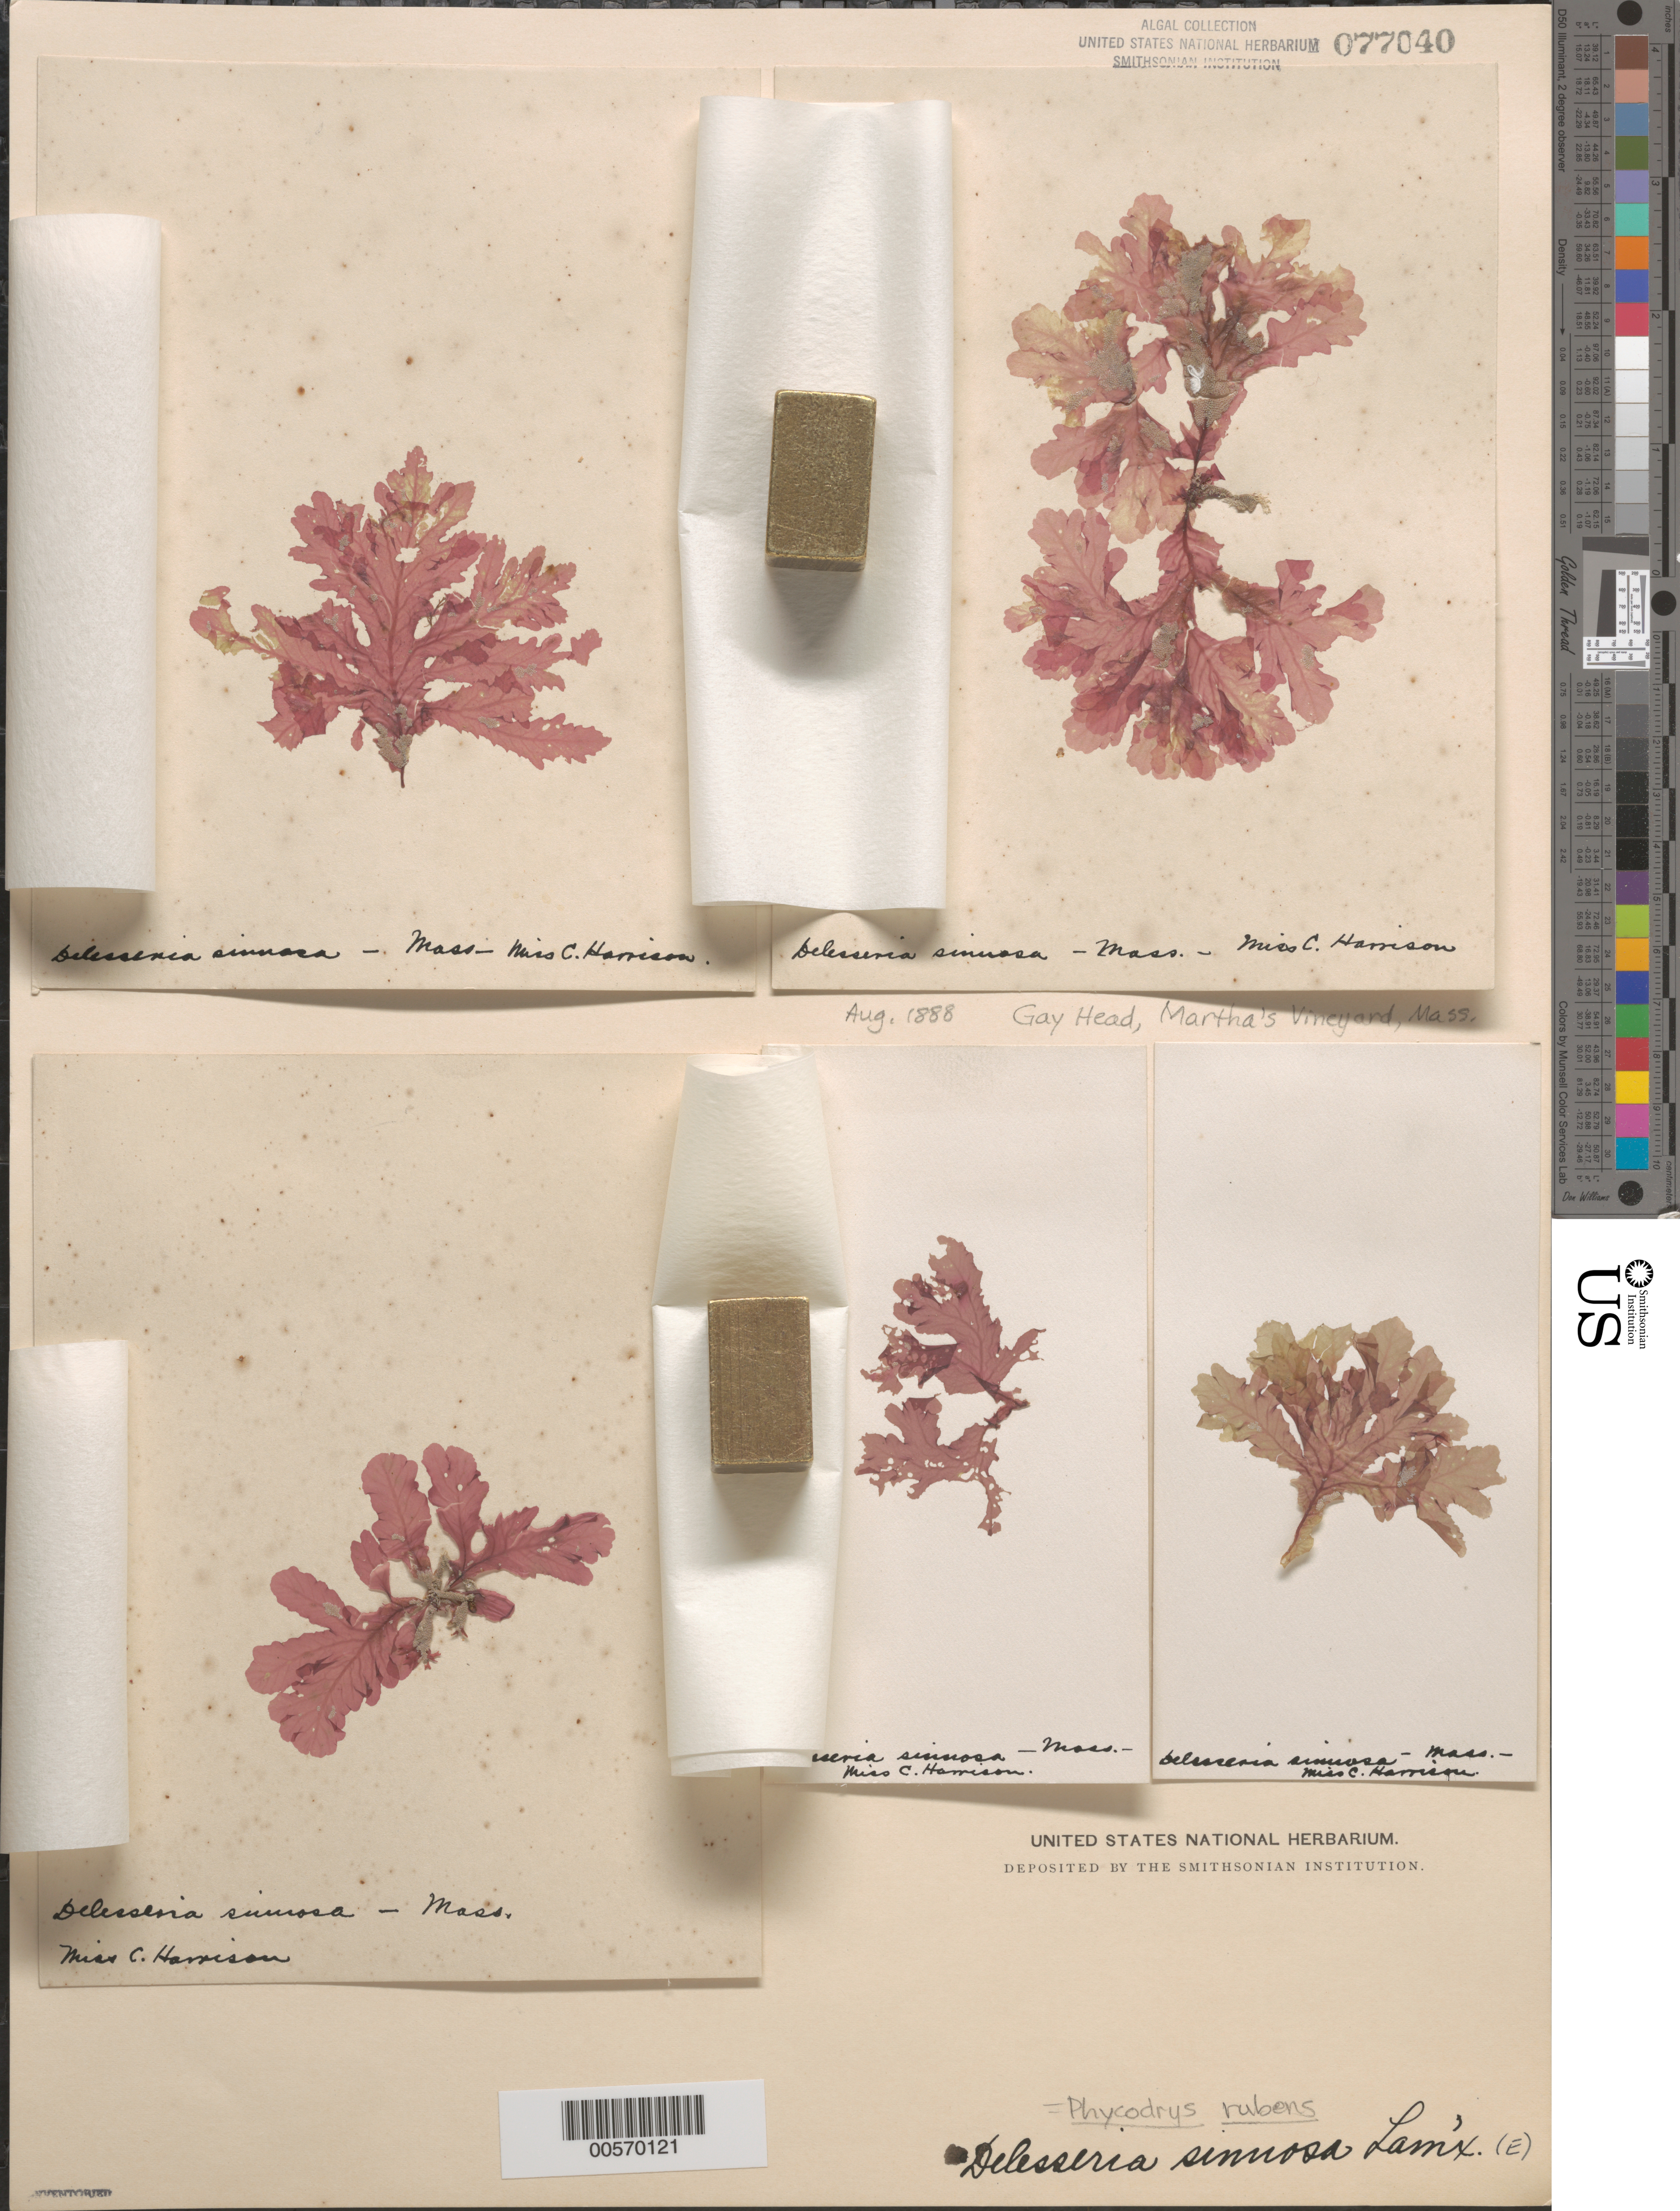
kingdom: Plantae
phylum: Rhodophyta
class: Florideophyceae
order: Ceramiales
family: Delesseriaceae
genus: Phycodrys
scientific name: Phycodrys rubens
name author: (L.) Batters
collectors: C. Harrison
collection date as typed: Aug 1888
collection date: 1888-08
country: United States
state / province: Massachusetts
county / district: Dukes County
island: Martha's Vineyard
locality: Gay Head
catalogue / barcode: US 77040